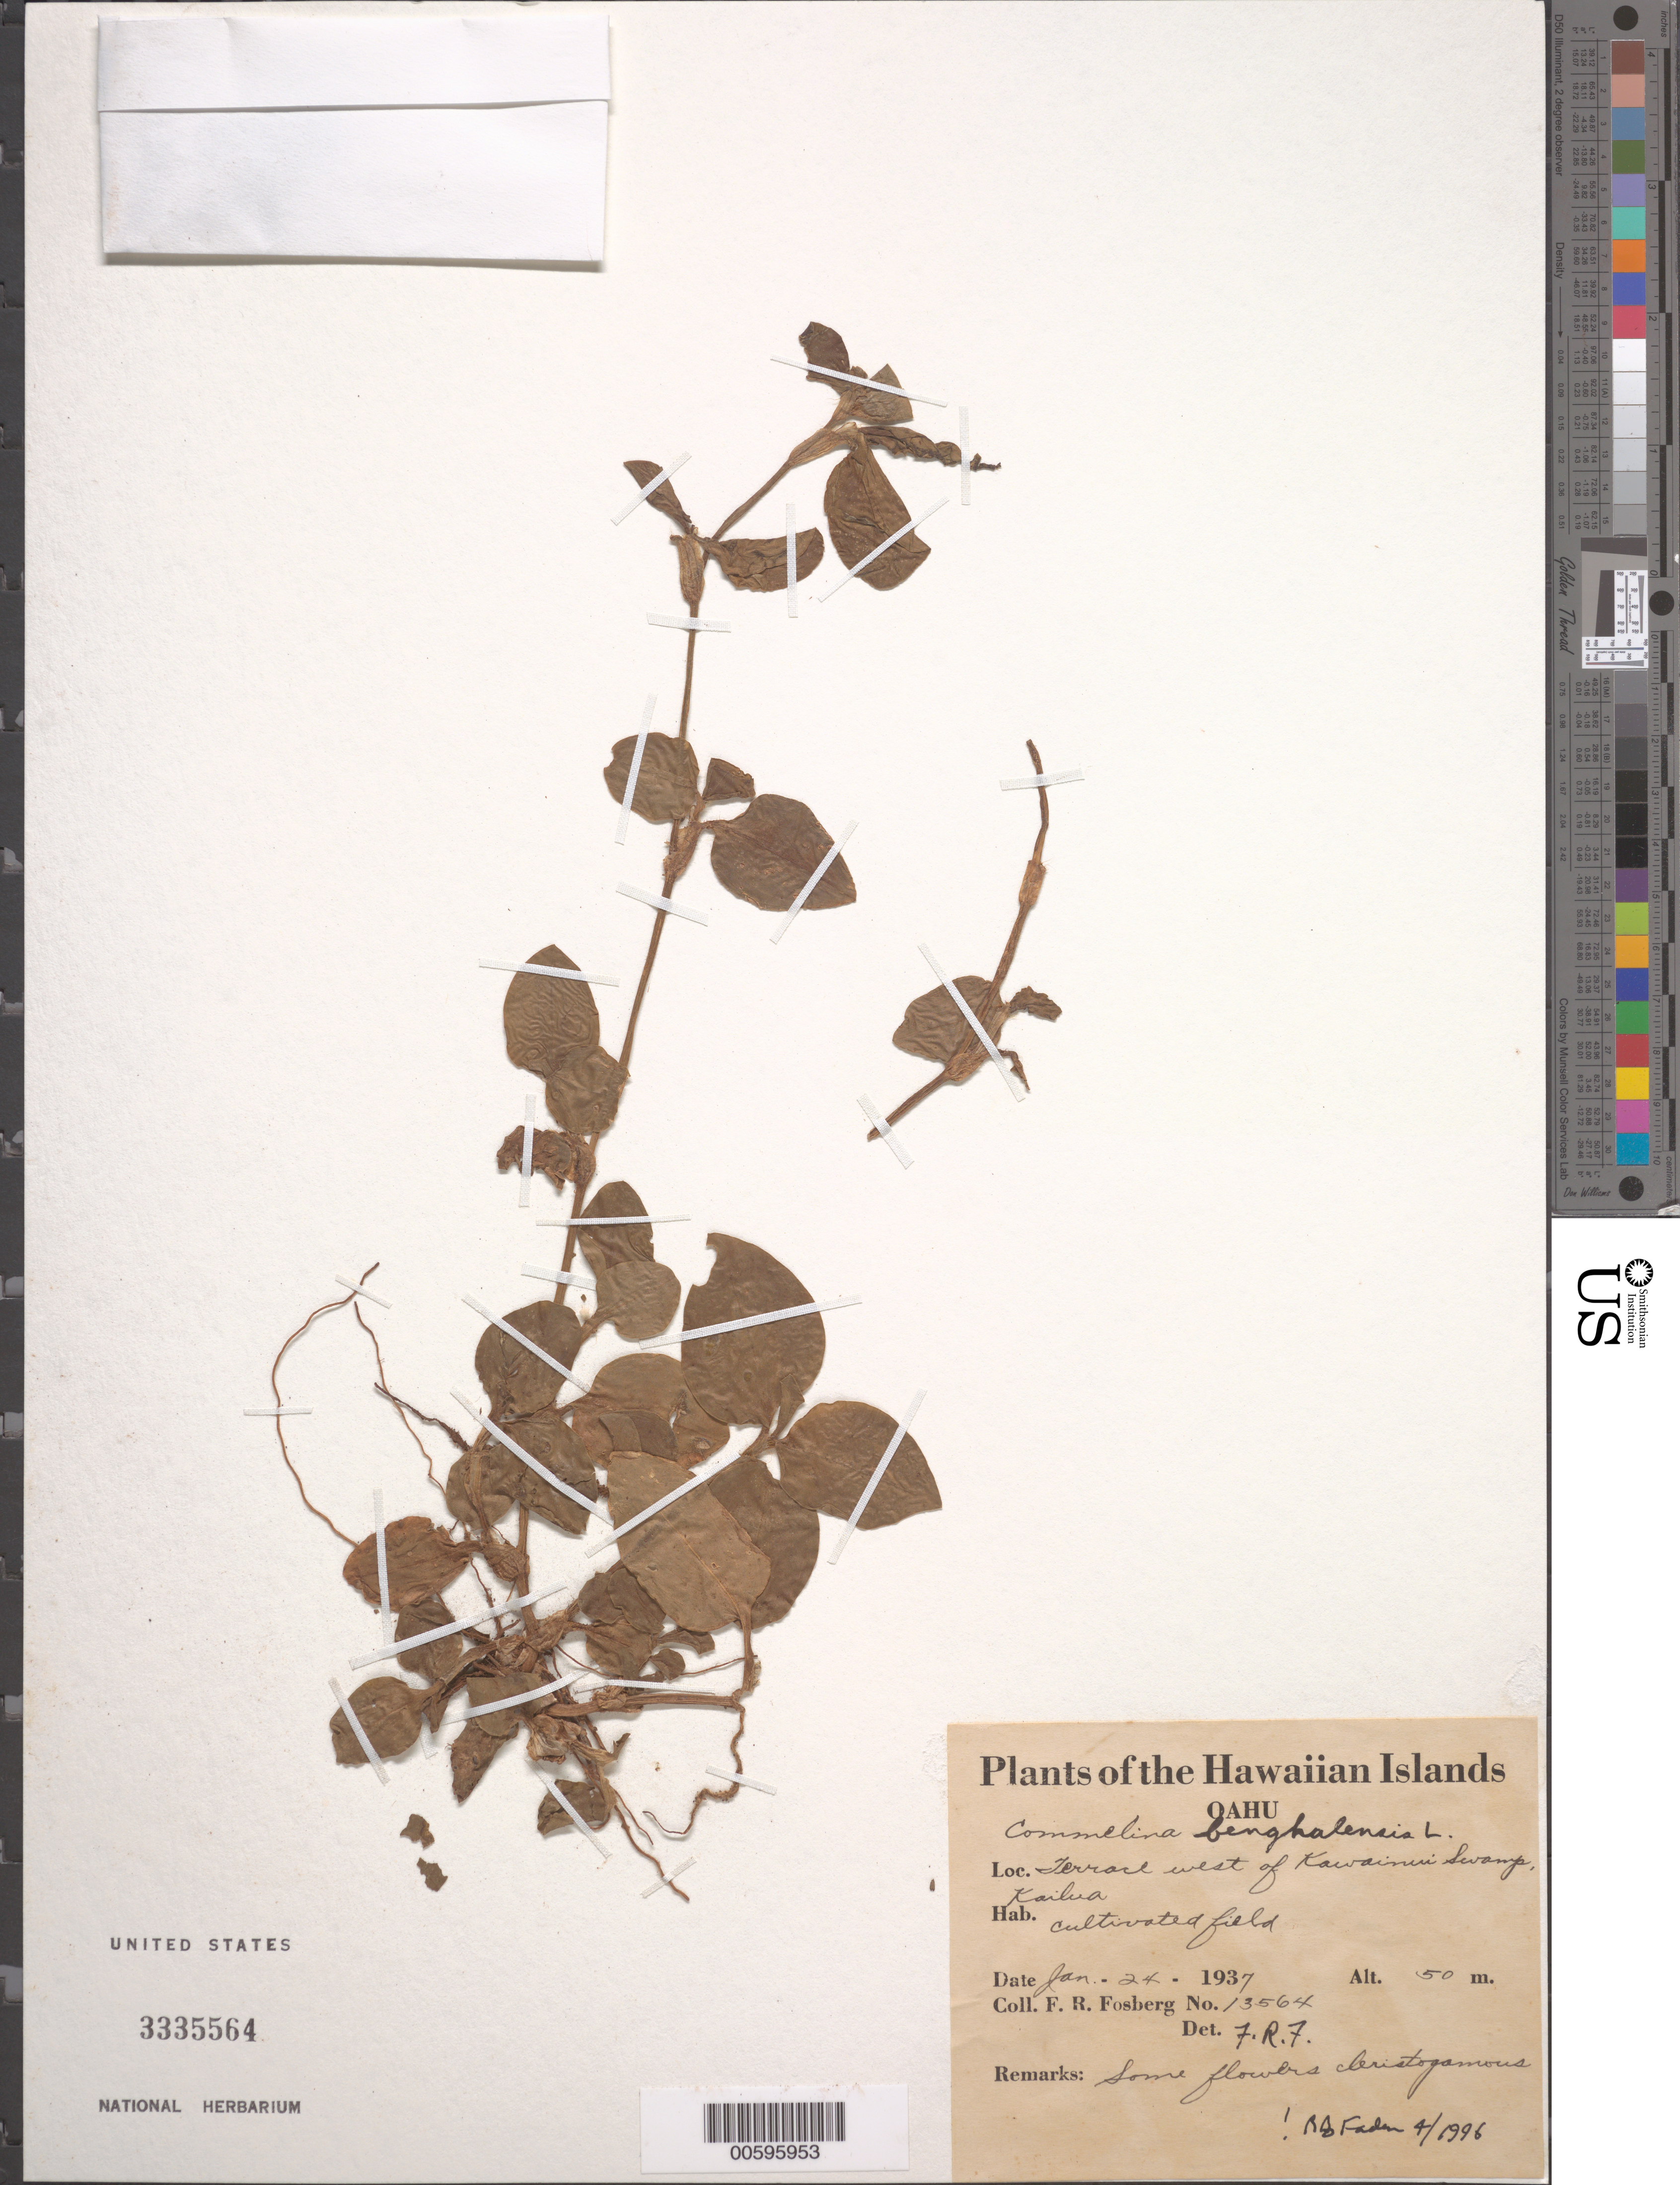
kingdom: Plantae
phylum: Tracheophyta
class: Liliopsida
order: Commelinales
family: Commelinaceae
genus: Commelina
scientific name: Commelina benghalensis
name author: L.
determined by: Fosberg, F. R.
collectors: F. R. Fosberg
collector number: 13564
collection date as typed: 24 Jan 1937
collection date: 1937-01-24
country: United States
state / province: Hawaii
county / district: Honolulu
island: Oahu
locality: Terrace W of Kawainui Swamp Kailua.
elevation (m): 50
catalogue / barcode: US 3335564